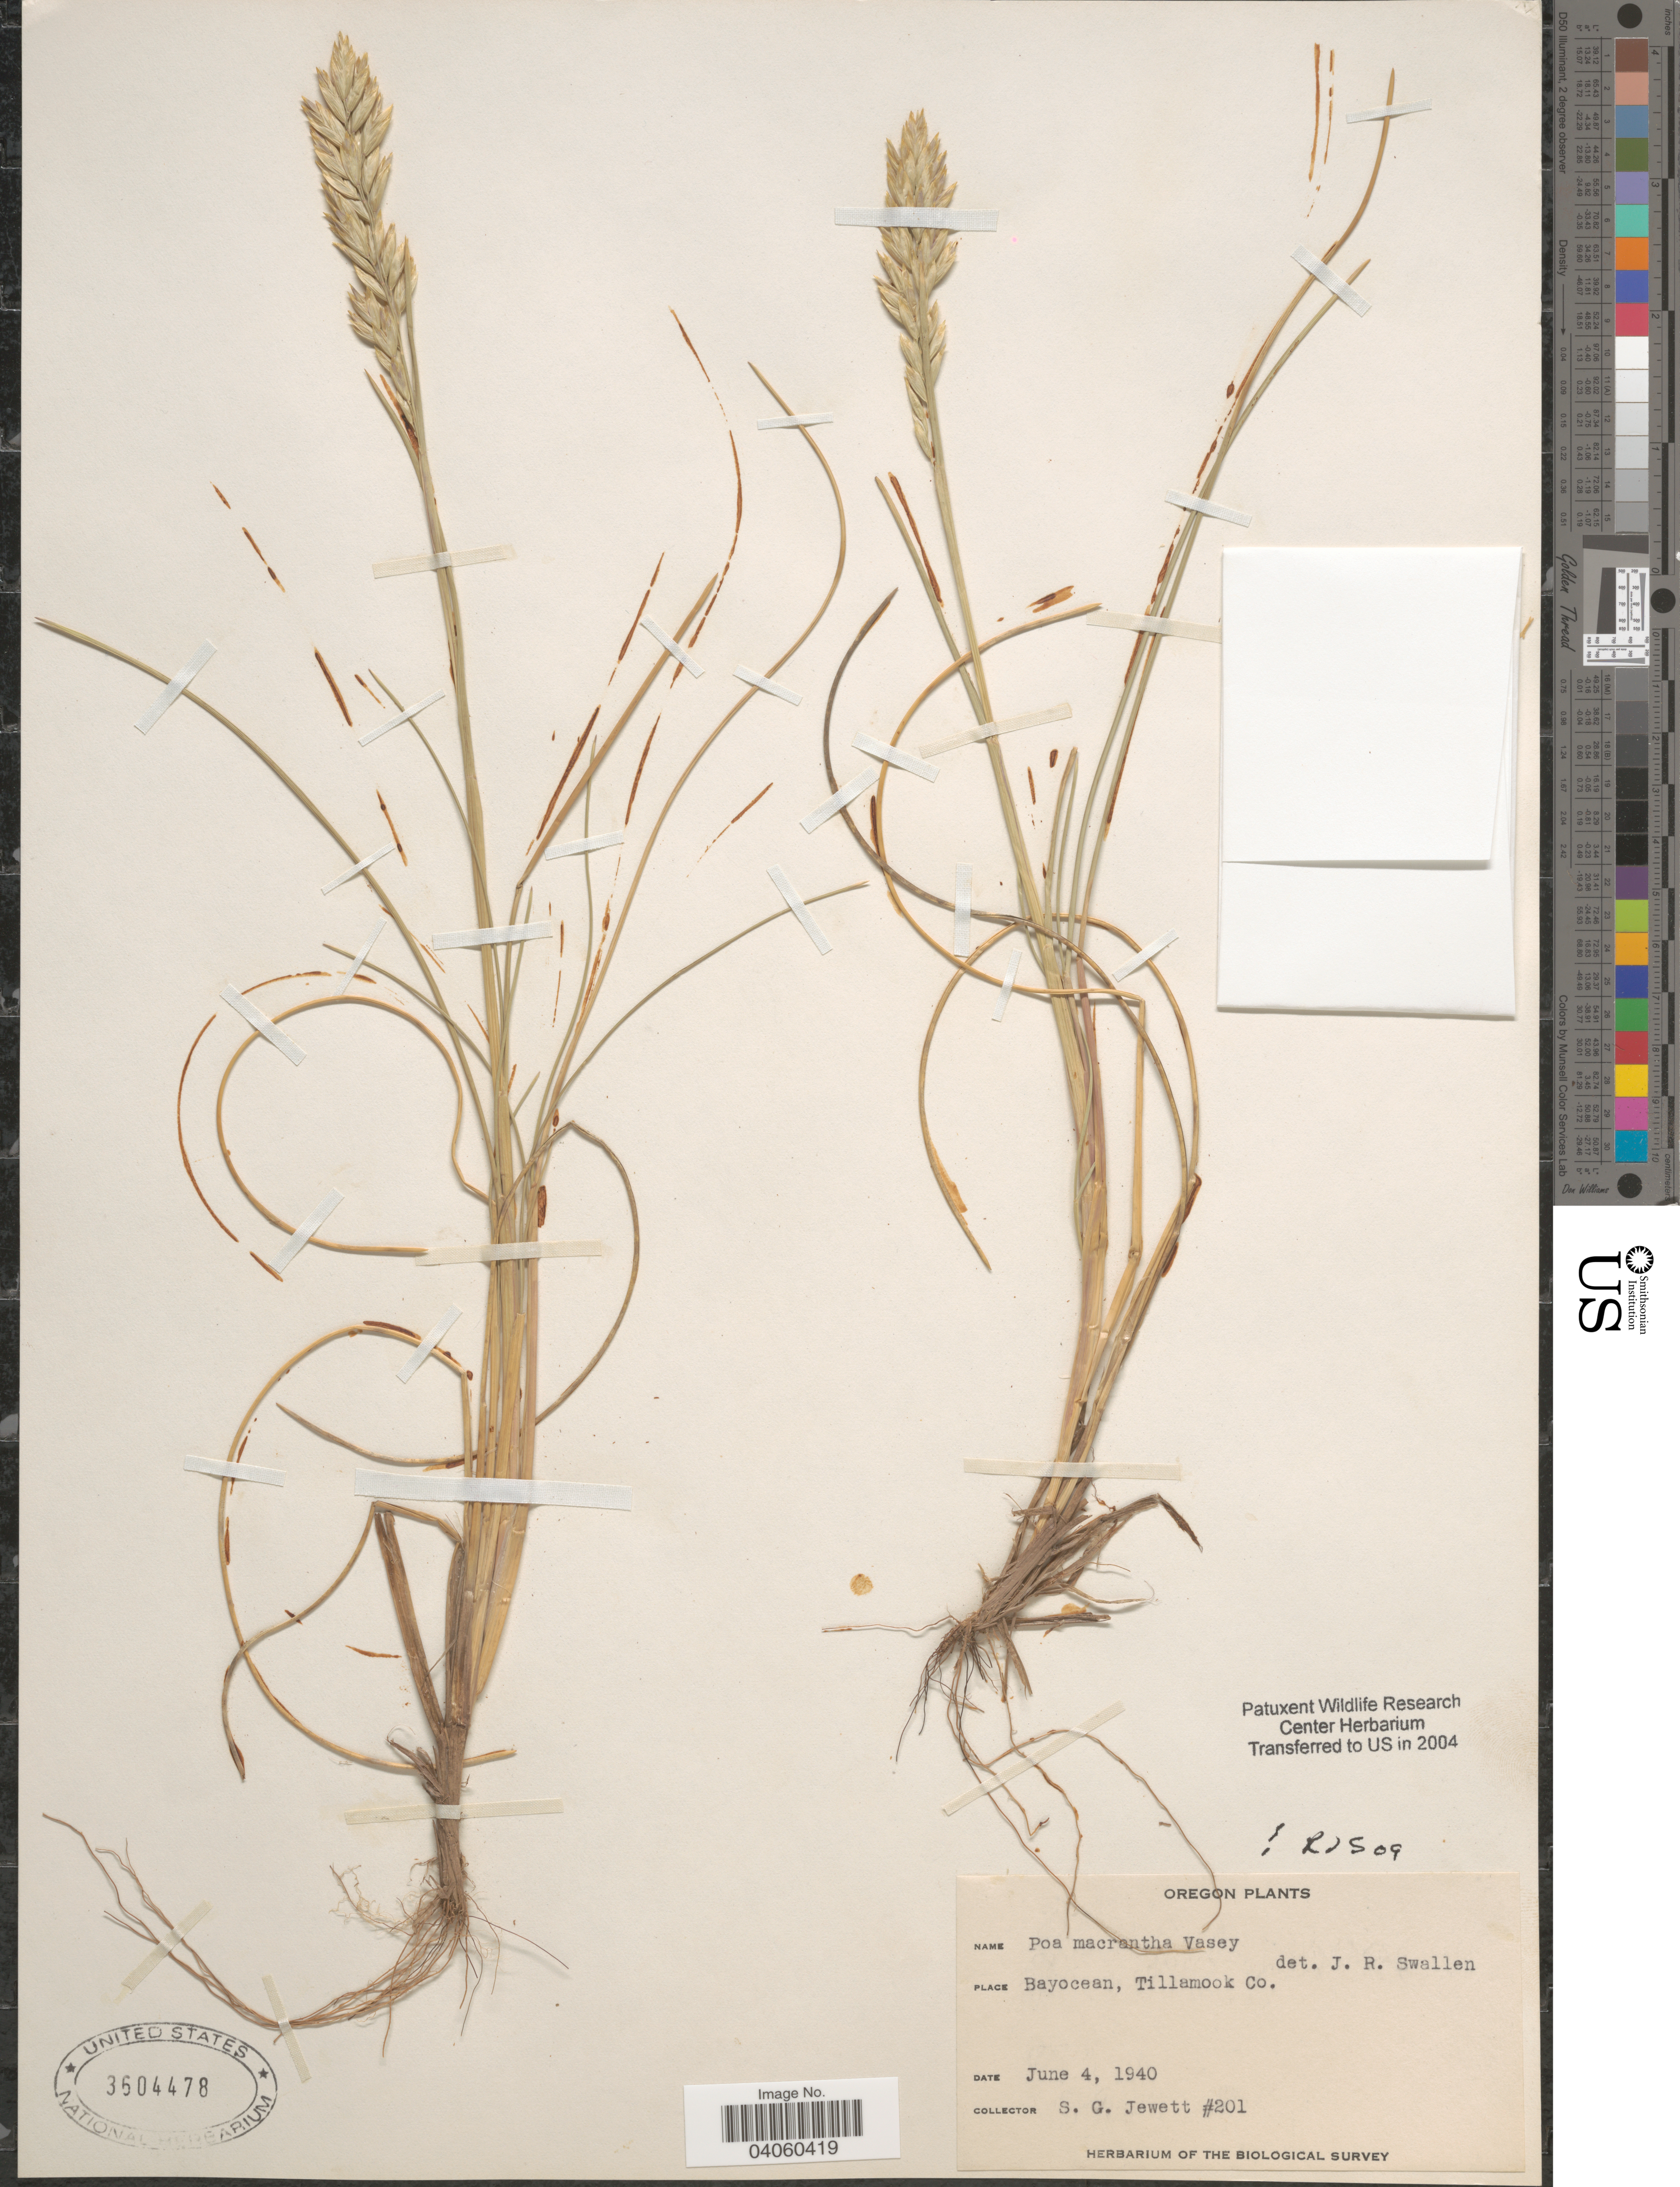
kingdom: Plantae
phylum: Tracheophyta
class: Liliopsida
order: Poales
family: Poaceae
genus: Poa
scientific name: Poa macrantha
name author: Vasey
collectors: S. Jewett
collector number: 201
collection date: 1940-06-04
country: United States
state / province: Oregon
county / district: Tillamook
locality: Bayocean, Tillamook Co.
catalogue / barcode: US 3604478